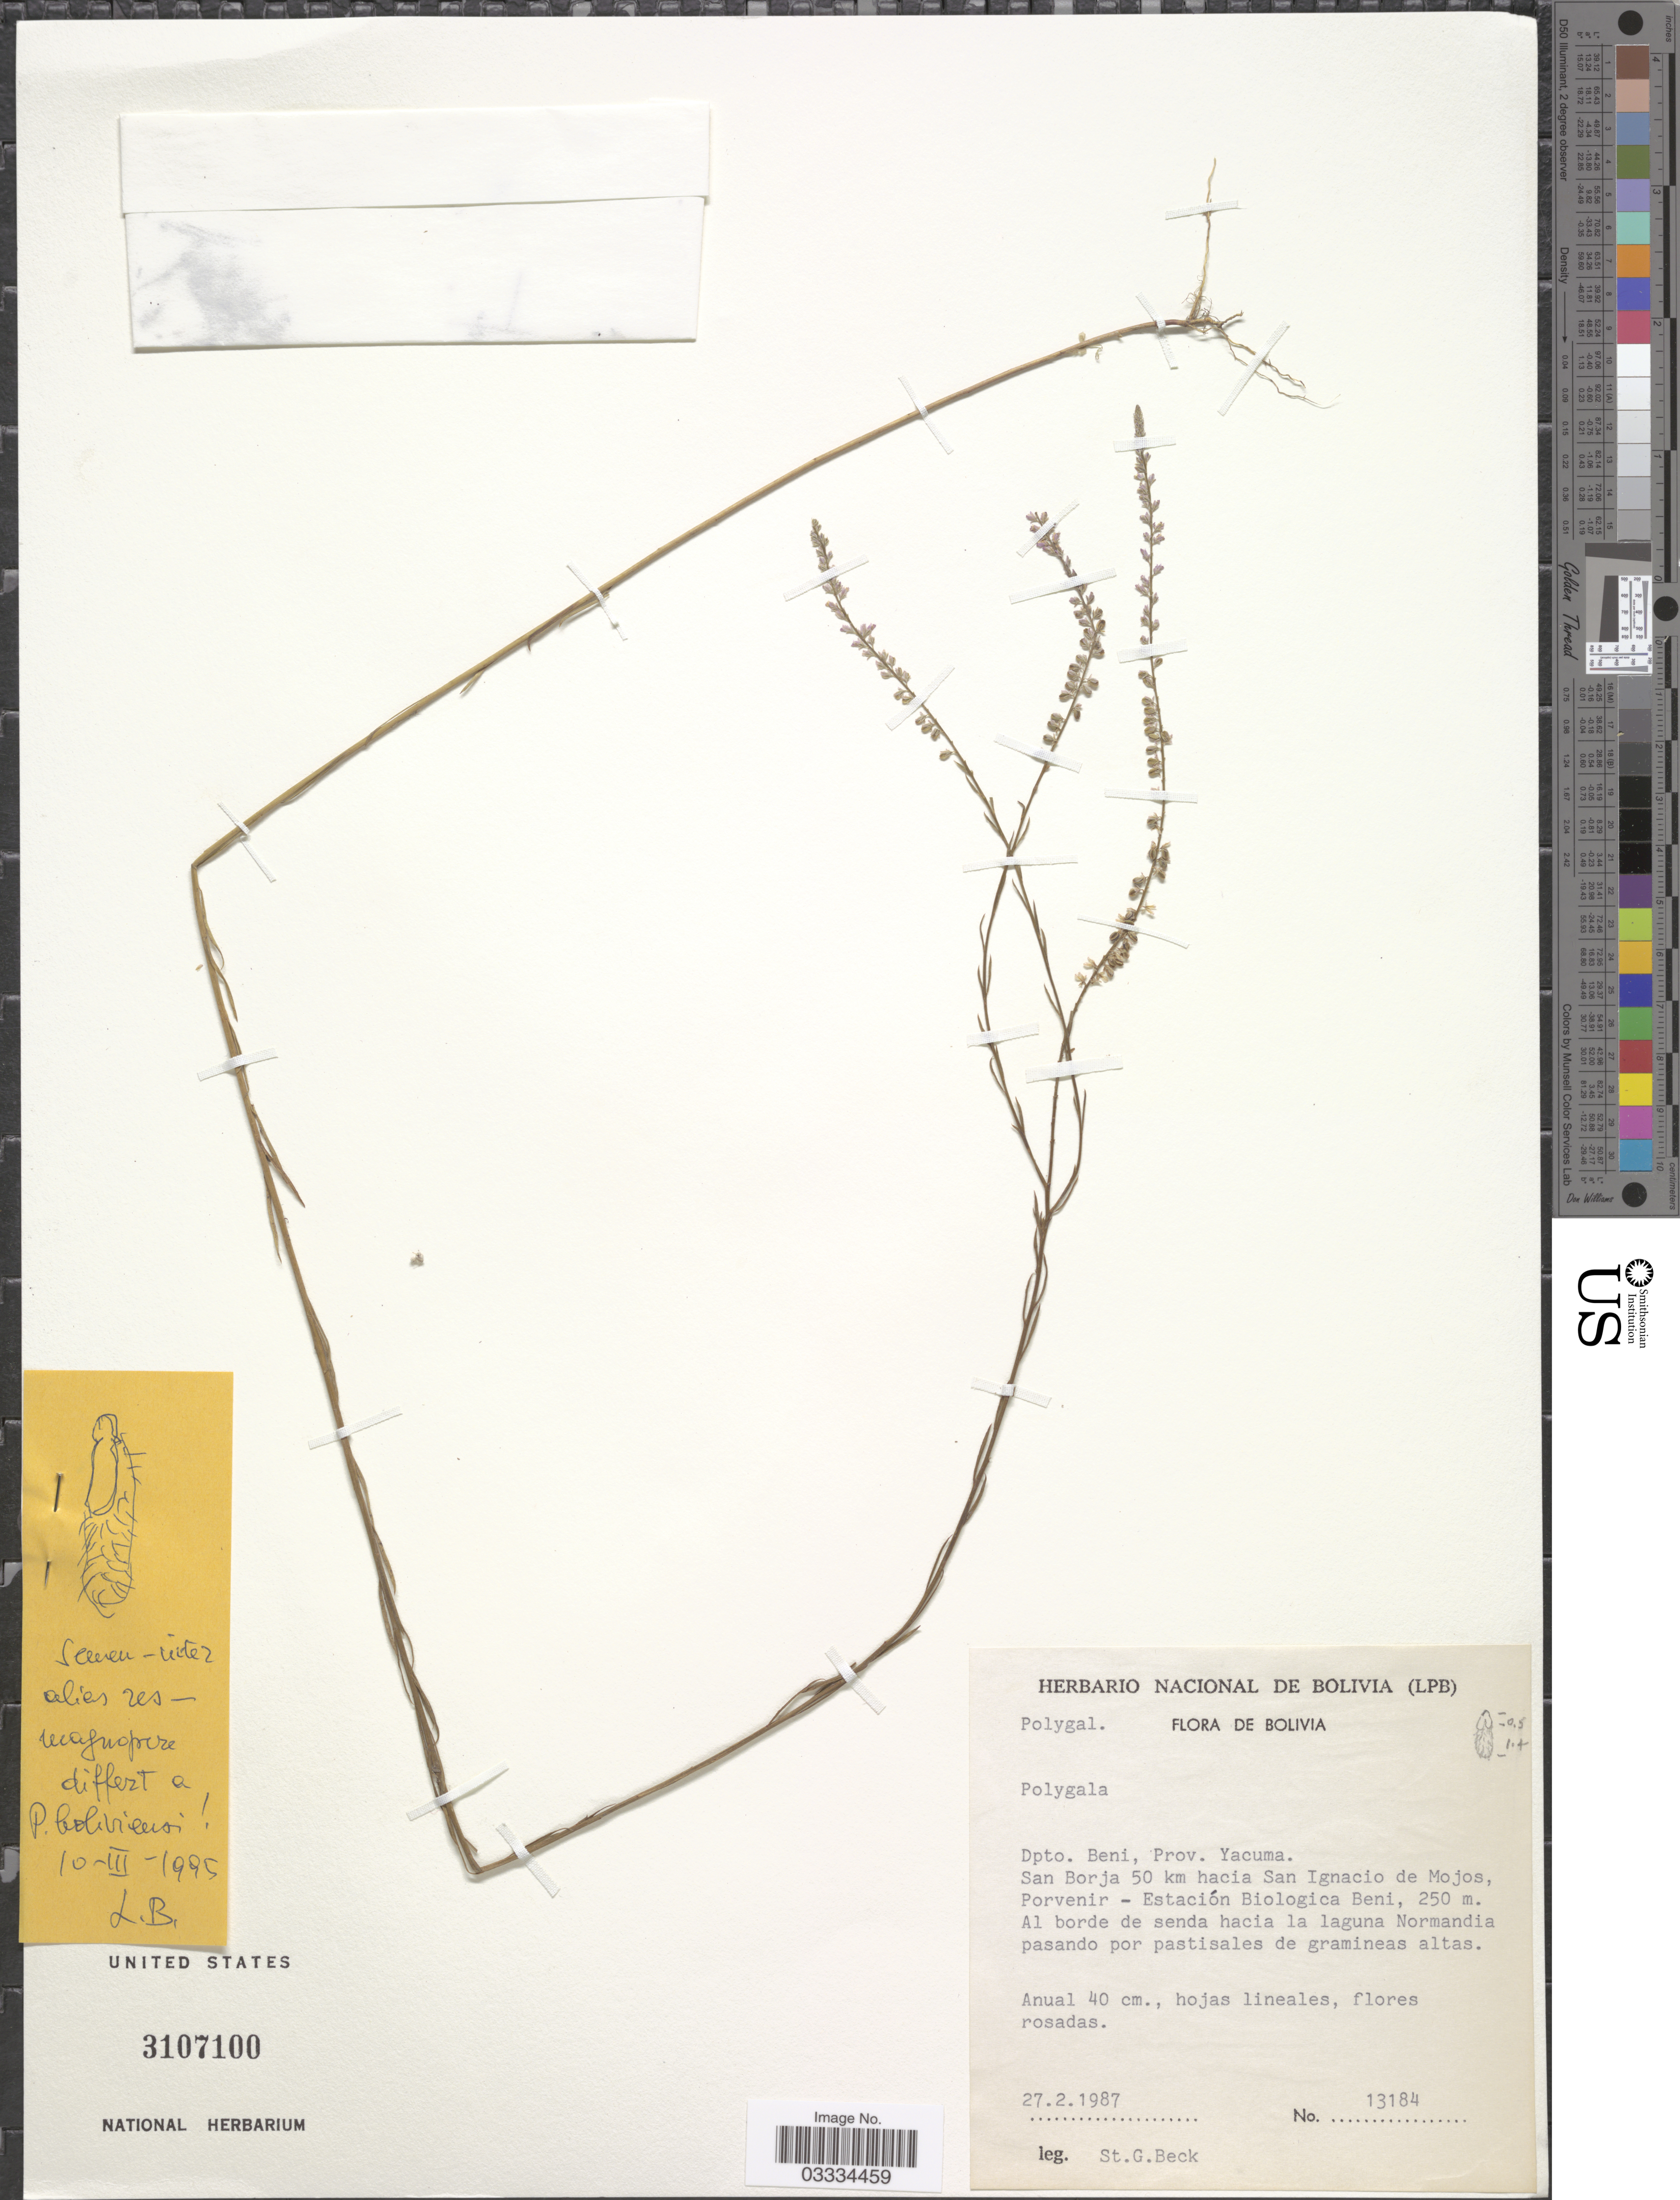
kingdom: Plantae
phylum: Tracheophyta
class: Magnoliopsida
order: Fabales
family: Polygalaceae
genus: Polygala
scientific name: Polygala sp.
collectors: S. G. Beck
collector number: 13184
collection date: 1987-02-27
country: Bolivia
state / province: Beni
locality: Dpto. Beni, Prov. Yacuma. San Borja 50 km hacia San Ignacio de Mojos, Porvenir - Estación Biologica Beni.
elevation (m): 250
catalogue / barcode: US 3107100